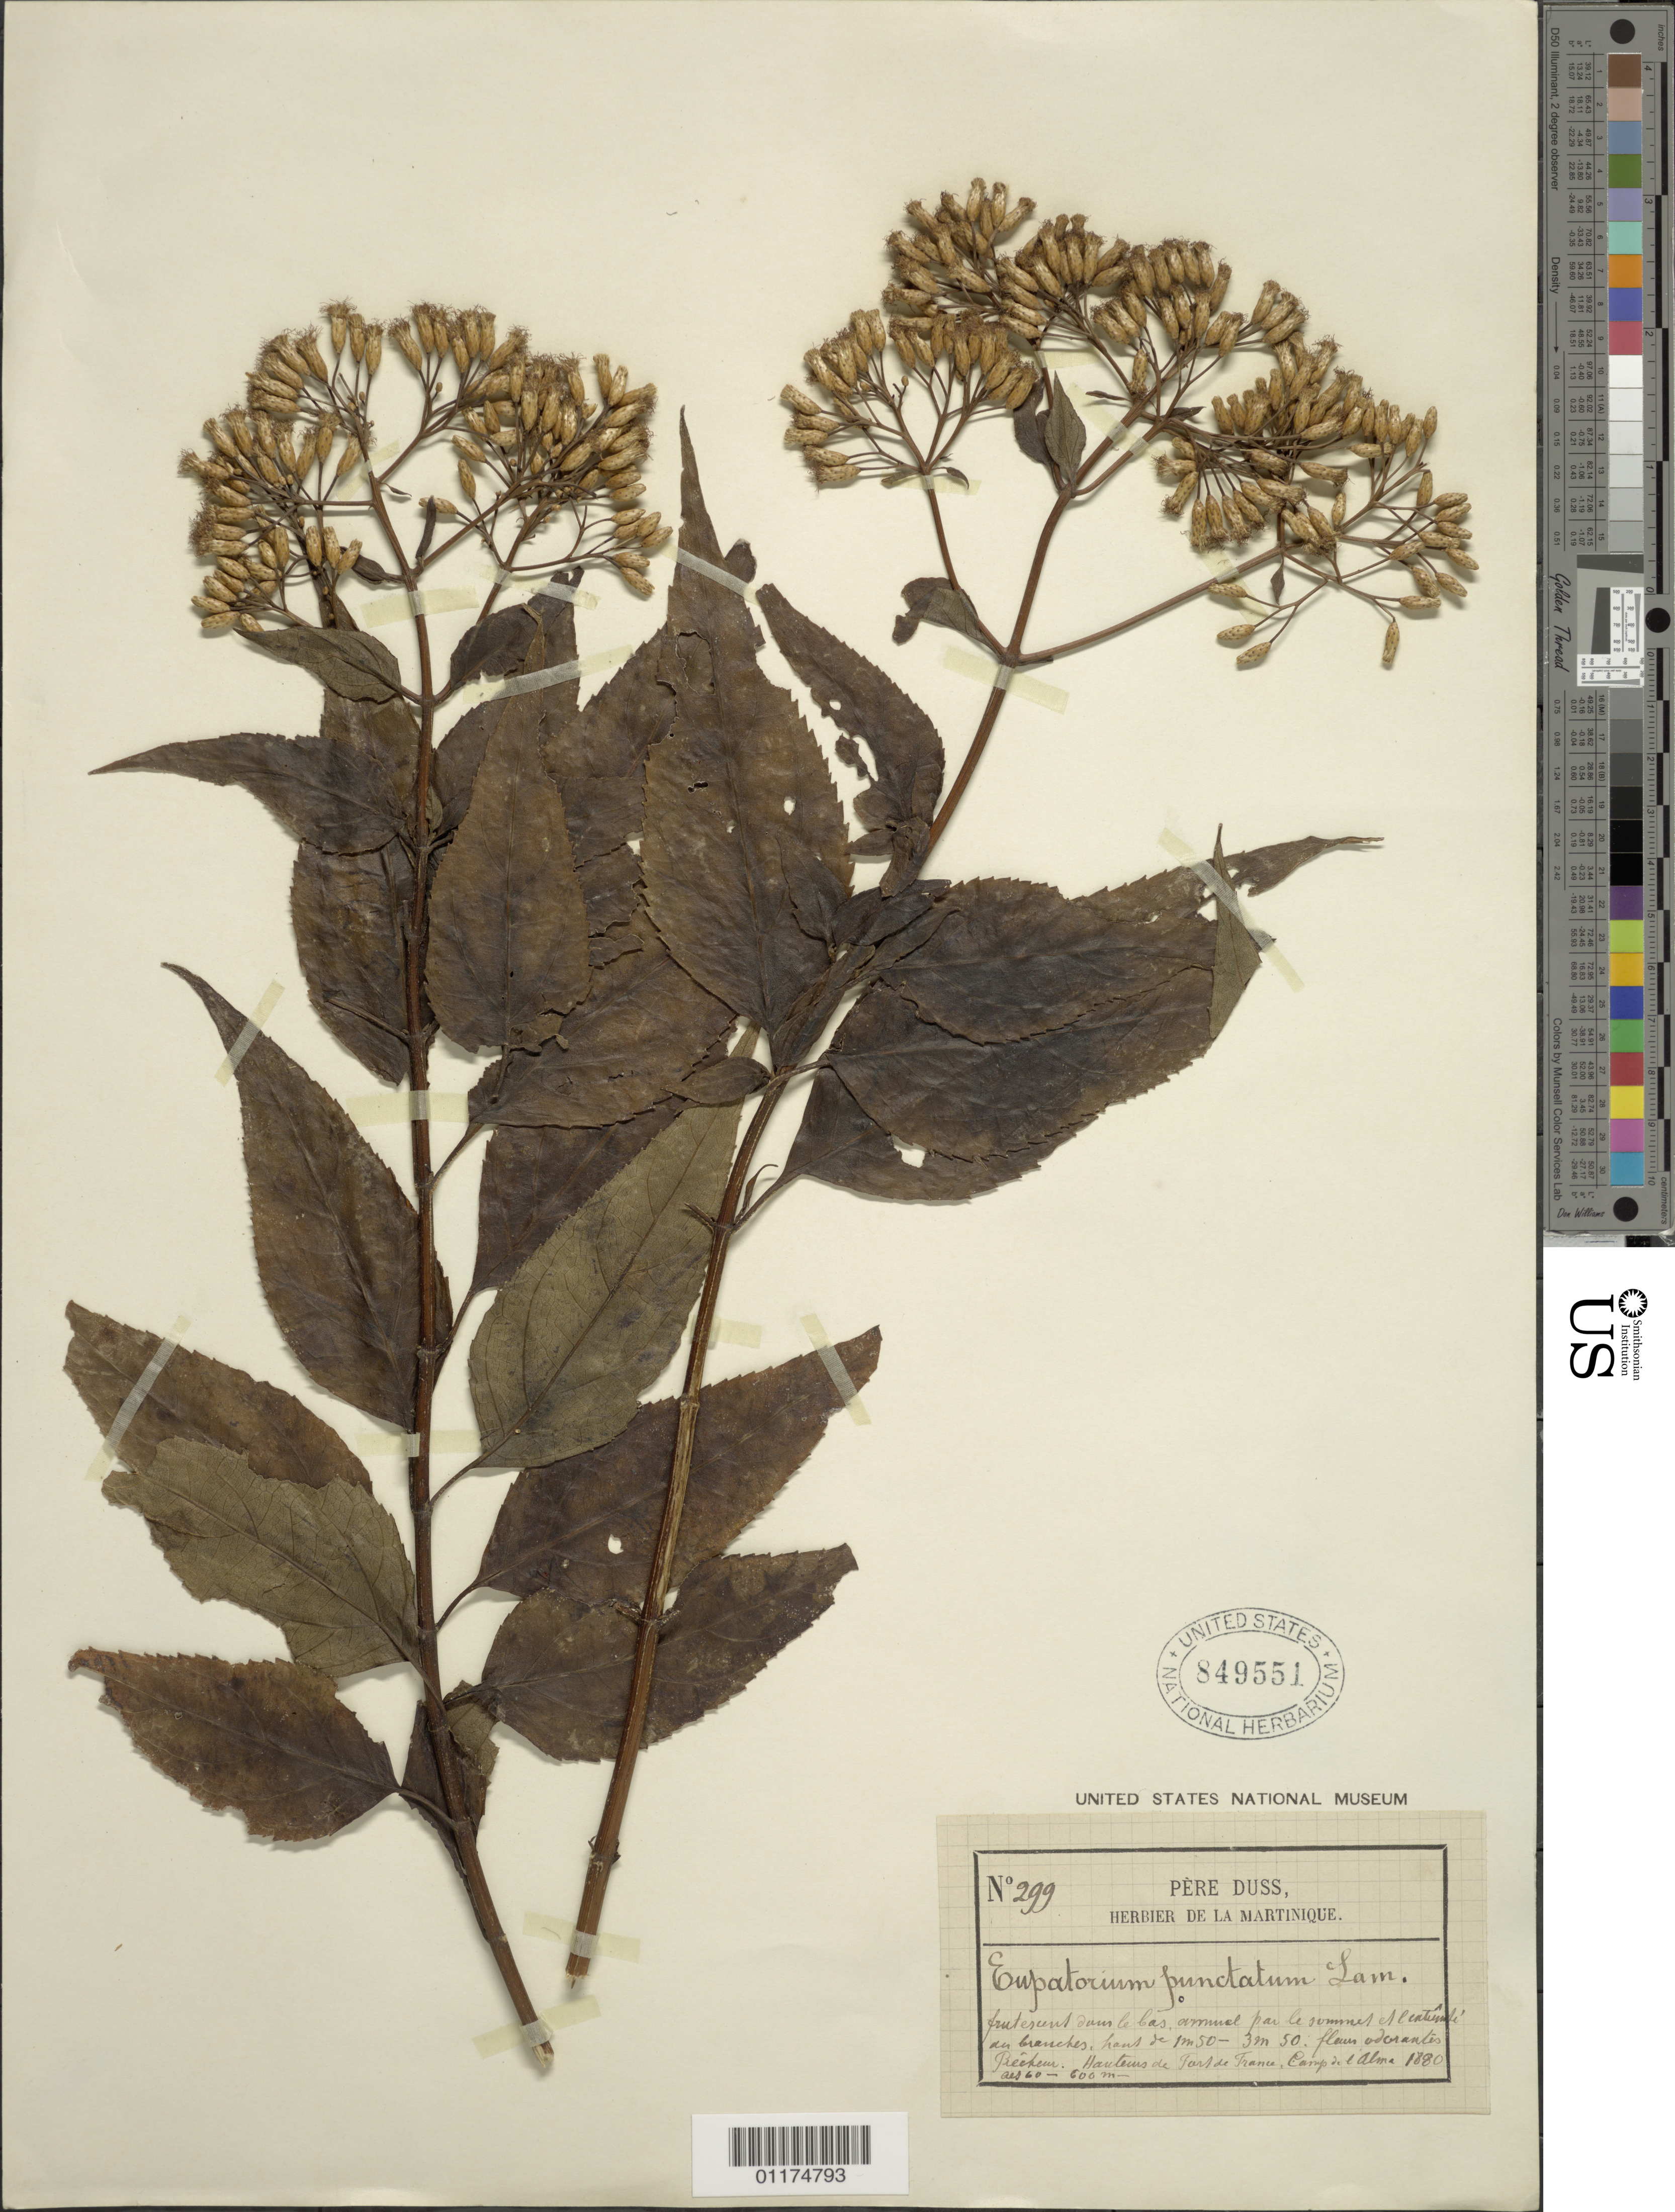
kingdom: Plantae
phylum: Tracheophyta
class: Magnoliopsida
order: Asterales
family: Asteraceae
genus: Chromolaena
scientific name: Chromolaena mononeura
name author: (Urb.) R.M. King & H. Rob.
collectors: Père Duss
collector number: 299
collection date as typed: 1880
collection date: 1880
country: Martinique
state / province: Fort-de-France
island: Martinique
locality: Camp de l'Alma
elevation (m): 60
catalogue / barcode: US 849551